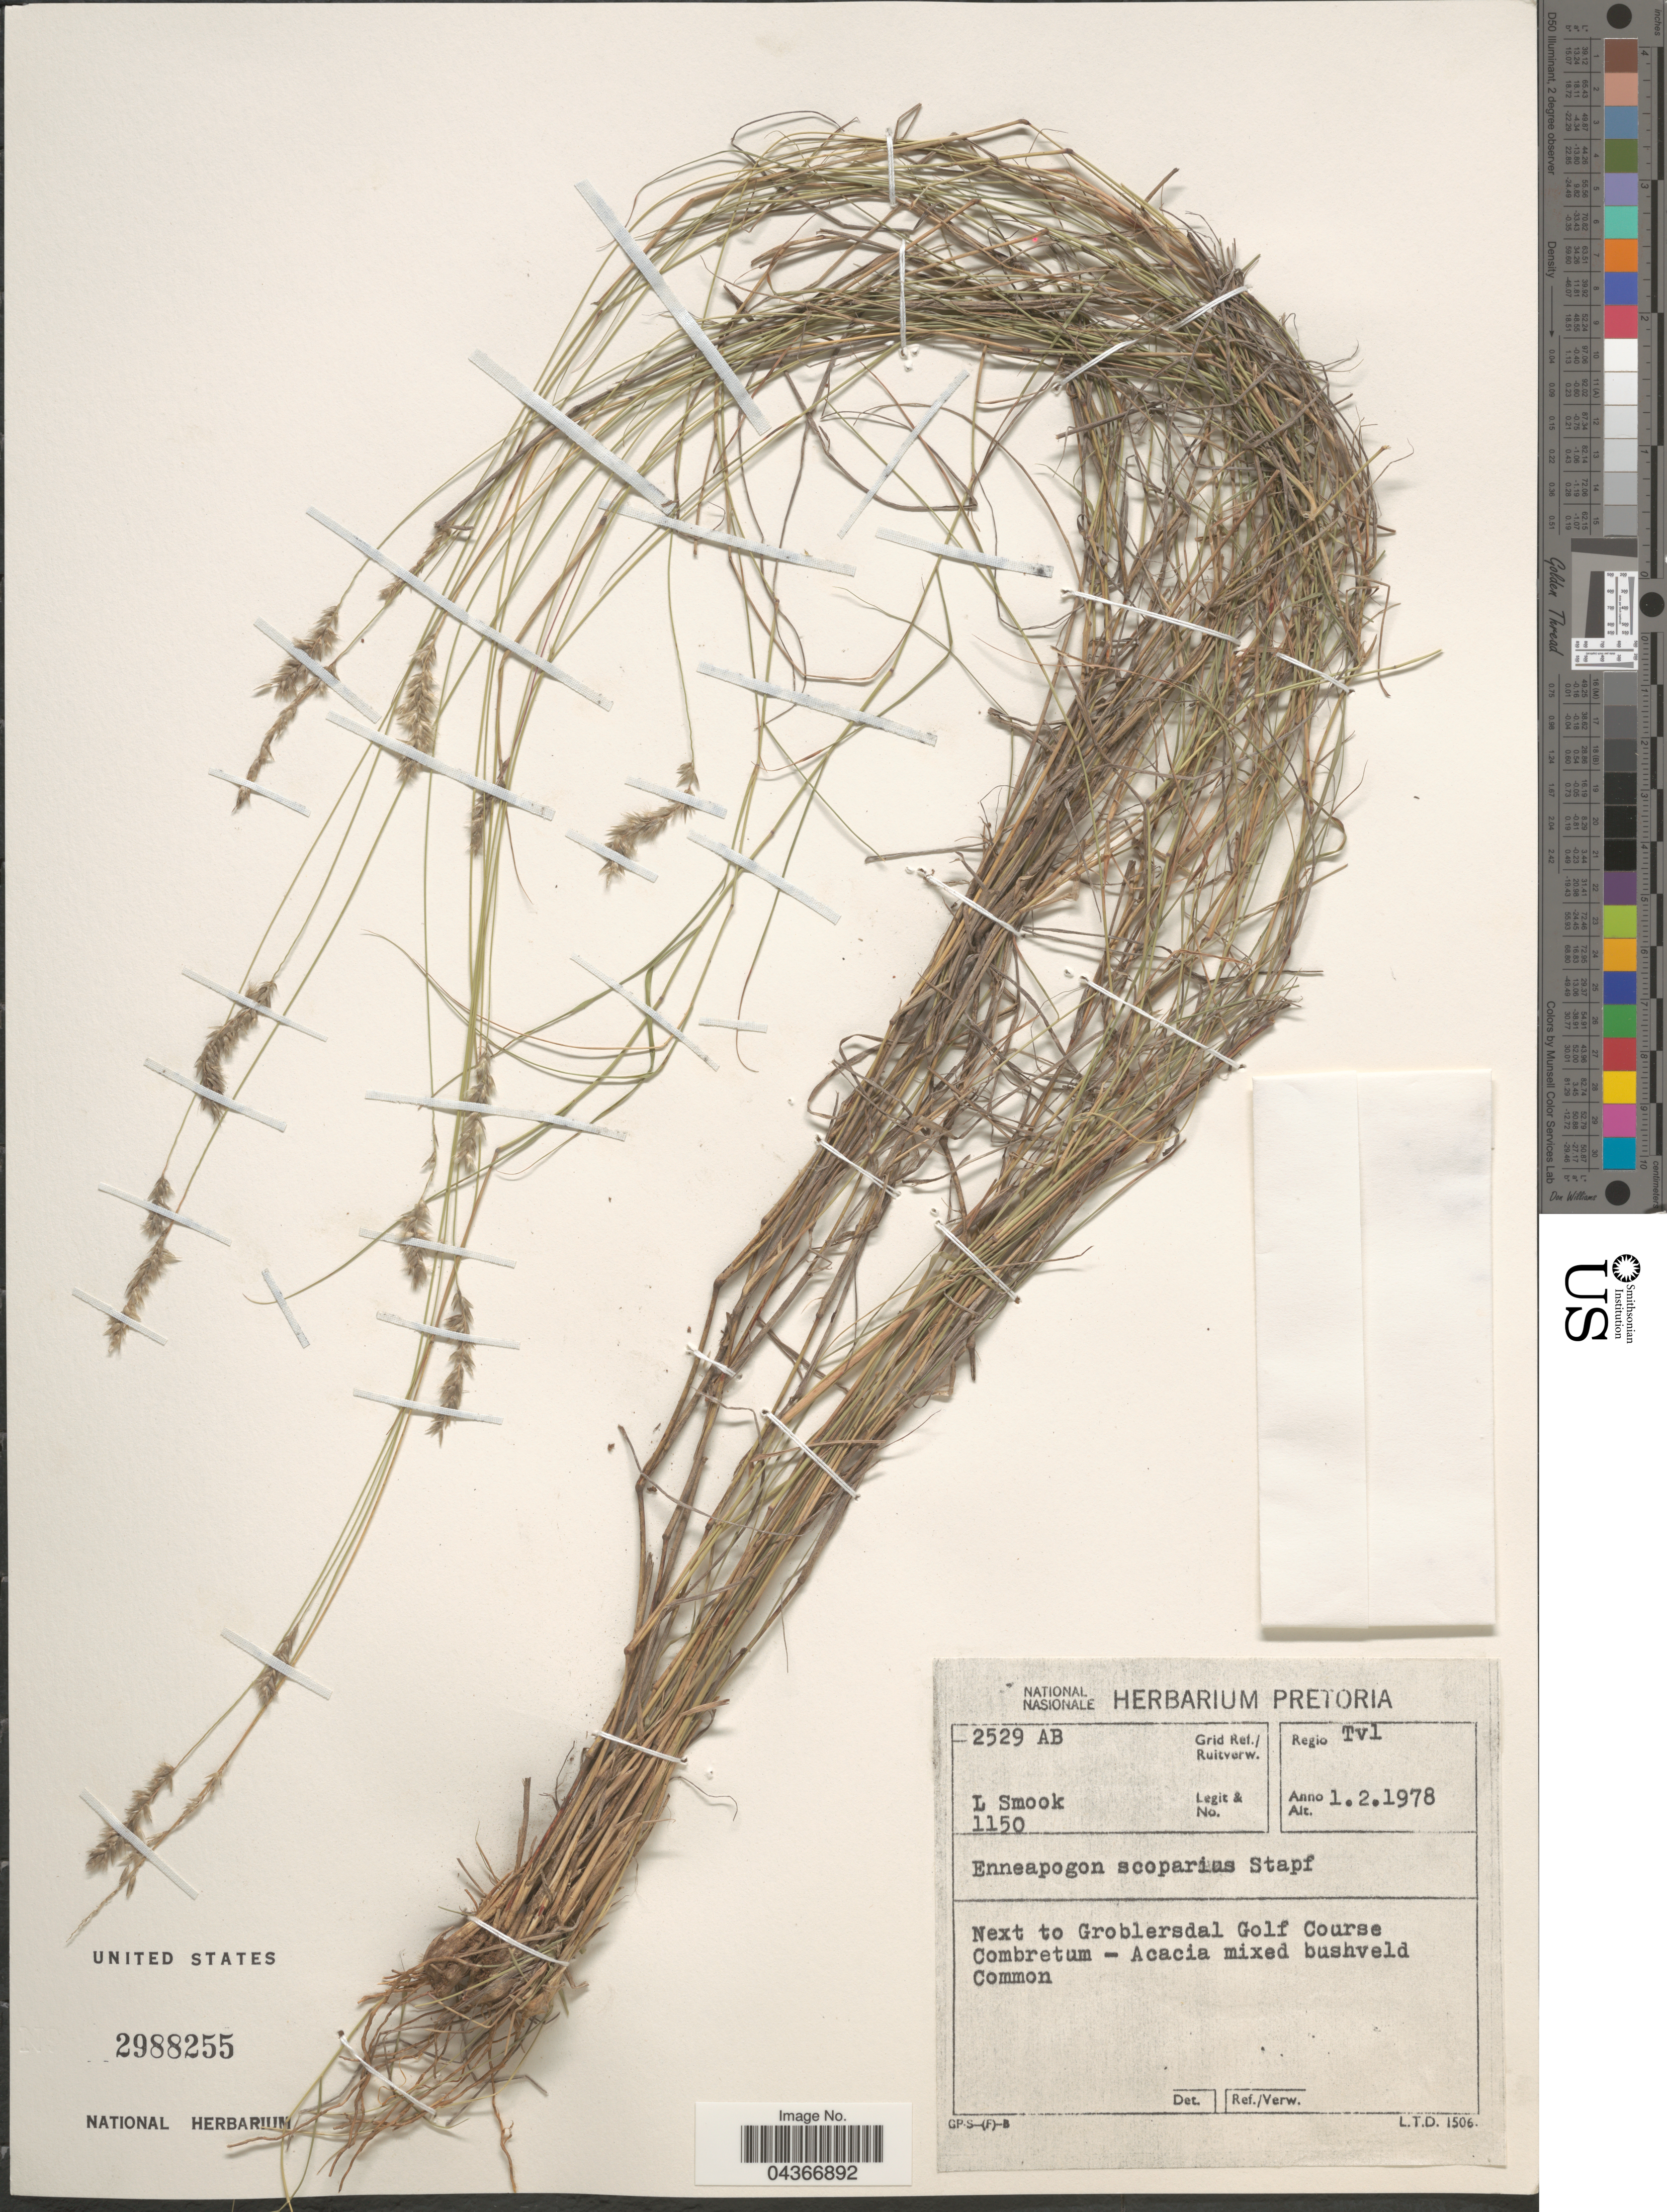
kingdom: Plantae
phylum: Tracheophyta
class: Liliopsida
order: Poales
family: Poaceae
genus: Enneapogon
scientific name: Enneapogon scoparius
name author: Stapf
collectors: L. Smook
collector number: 1150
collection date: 1978-02-01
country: South Africa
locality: Grid Ref./ Ruitverw. 2529 AB. Regio Tvl. Next to Groblersdal Golf Course Combretum.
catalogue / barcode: US 2988255